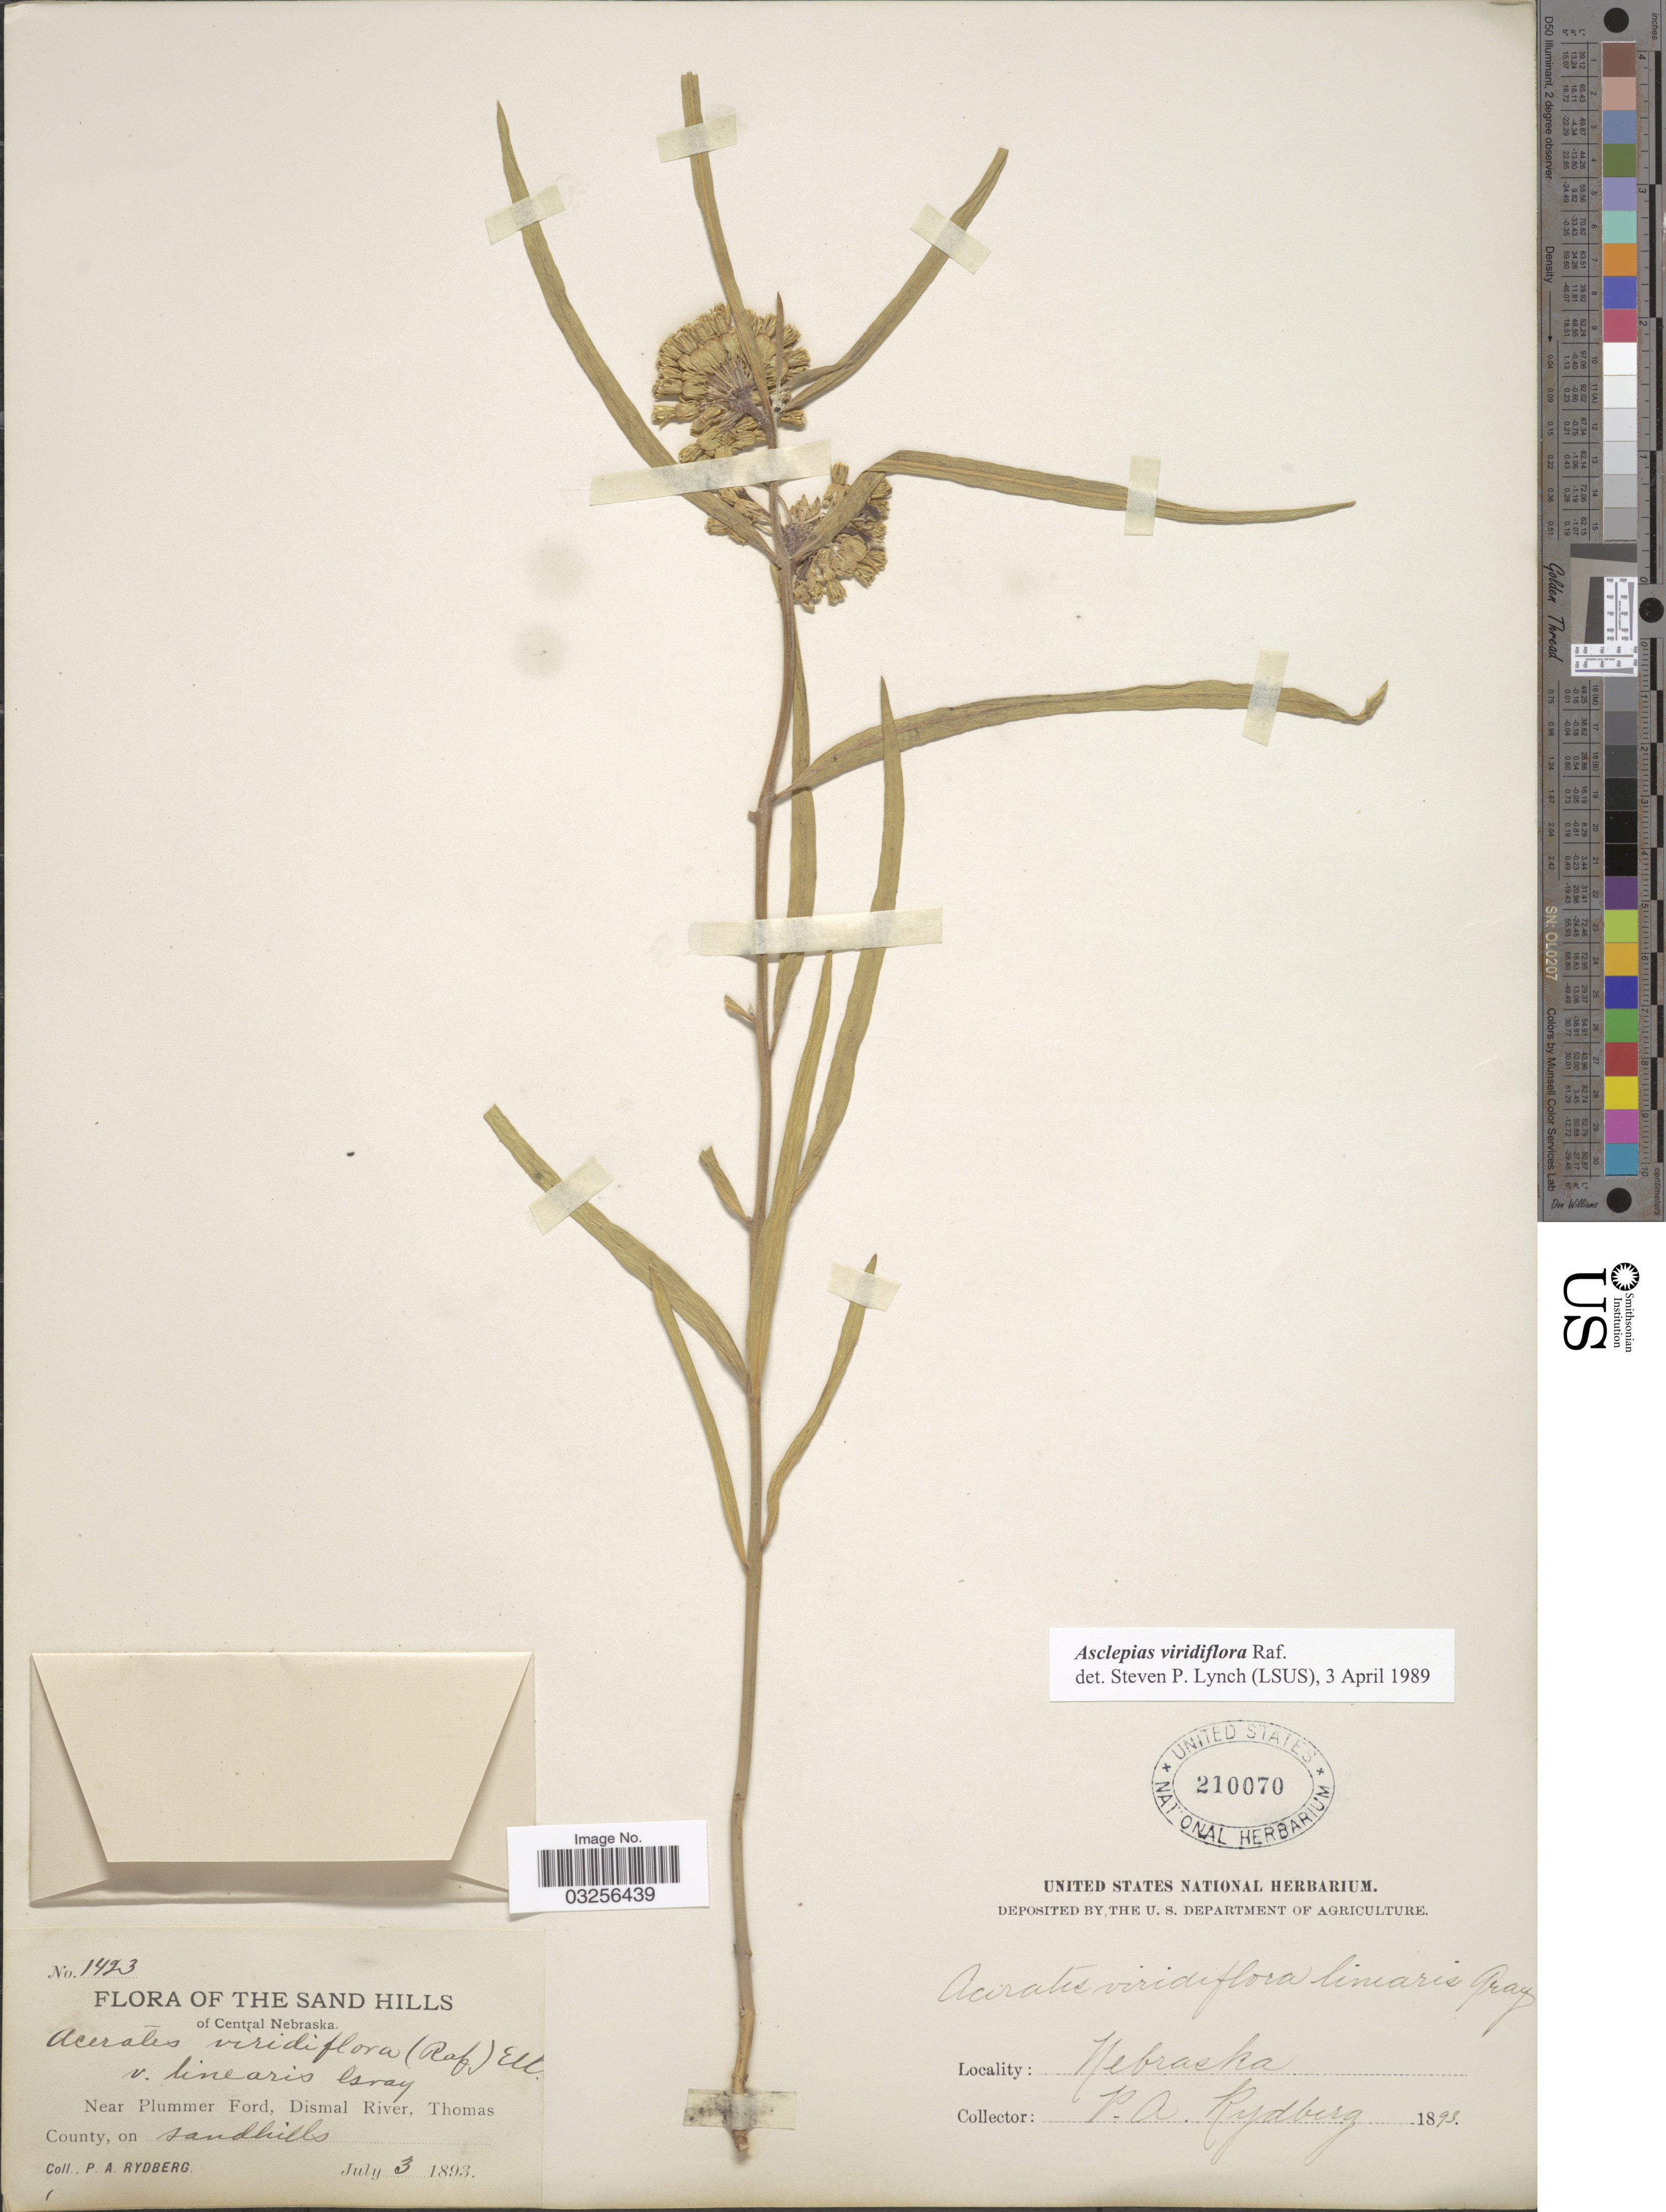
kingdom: Plantae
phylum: Tracheophyta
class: Magnoliopsida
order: Gentianales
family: Apocynaceae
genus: Asclepias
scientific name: Asclepias viridiflora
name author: Raf.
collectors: P. A. Rydberg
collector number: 1423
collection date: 1893-07-03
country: United States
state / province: Nebraska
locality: The Sand Hills of Central Nebraska. Near Plummer Ford, Dismal River, Thomas County, on sandhills.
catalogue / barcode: US 210070